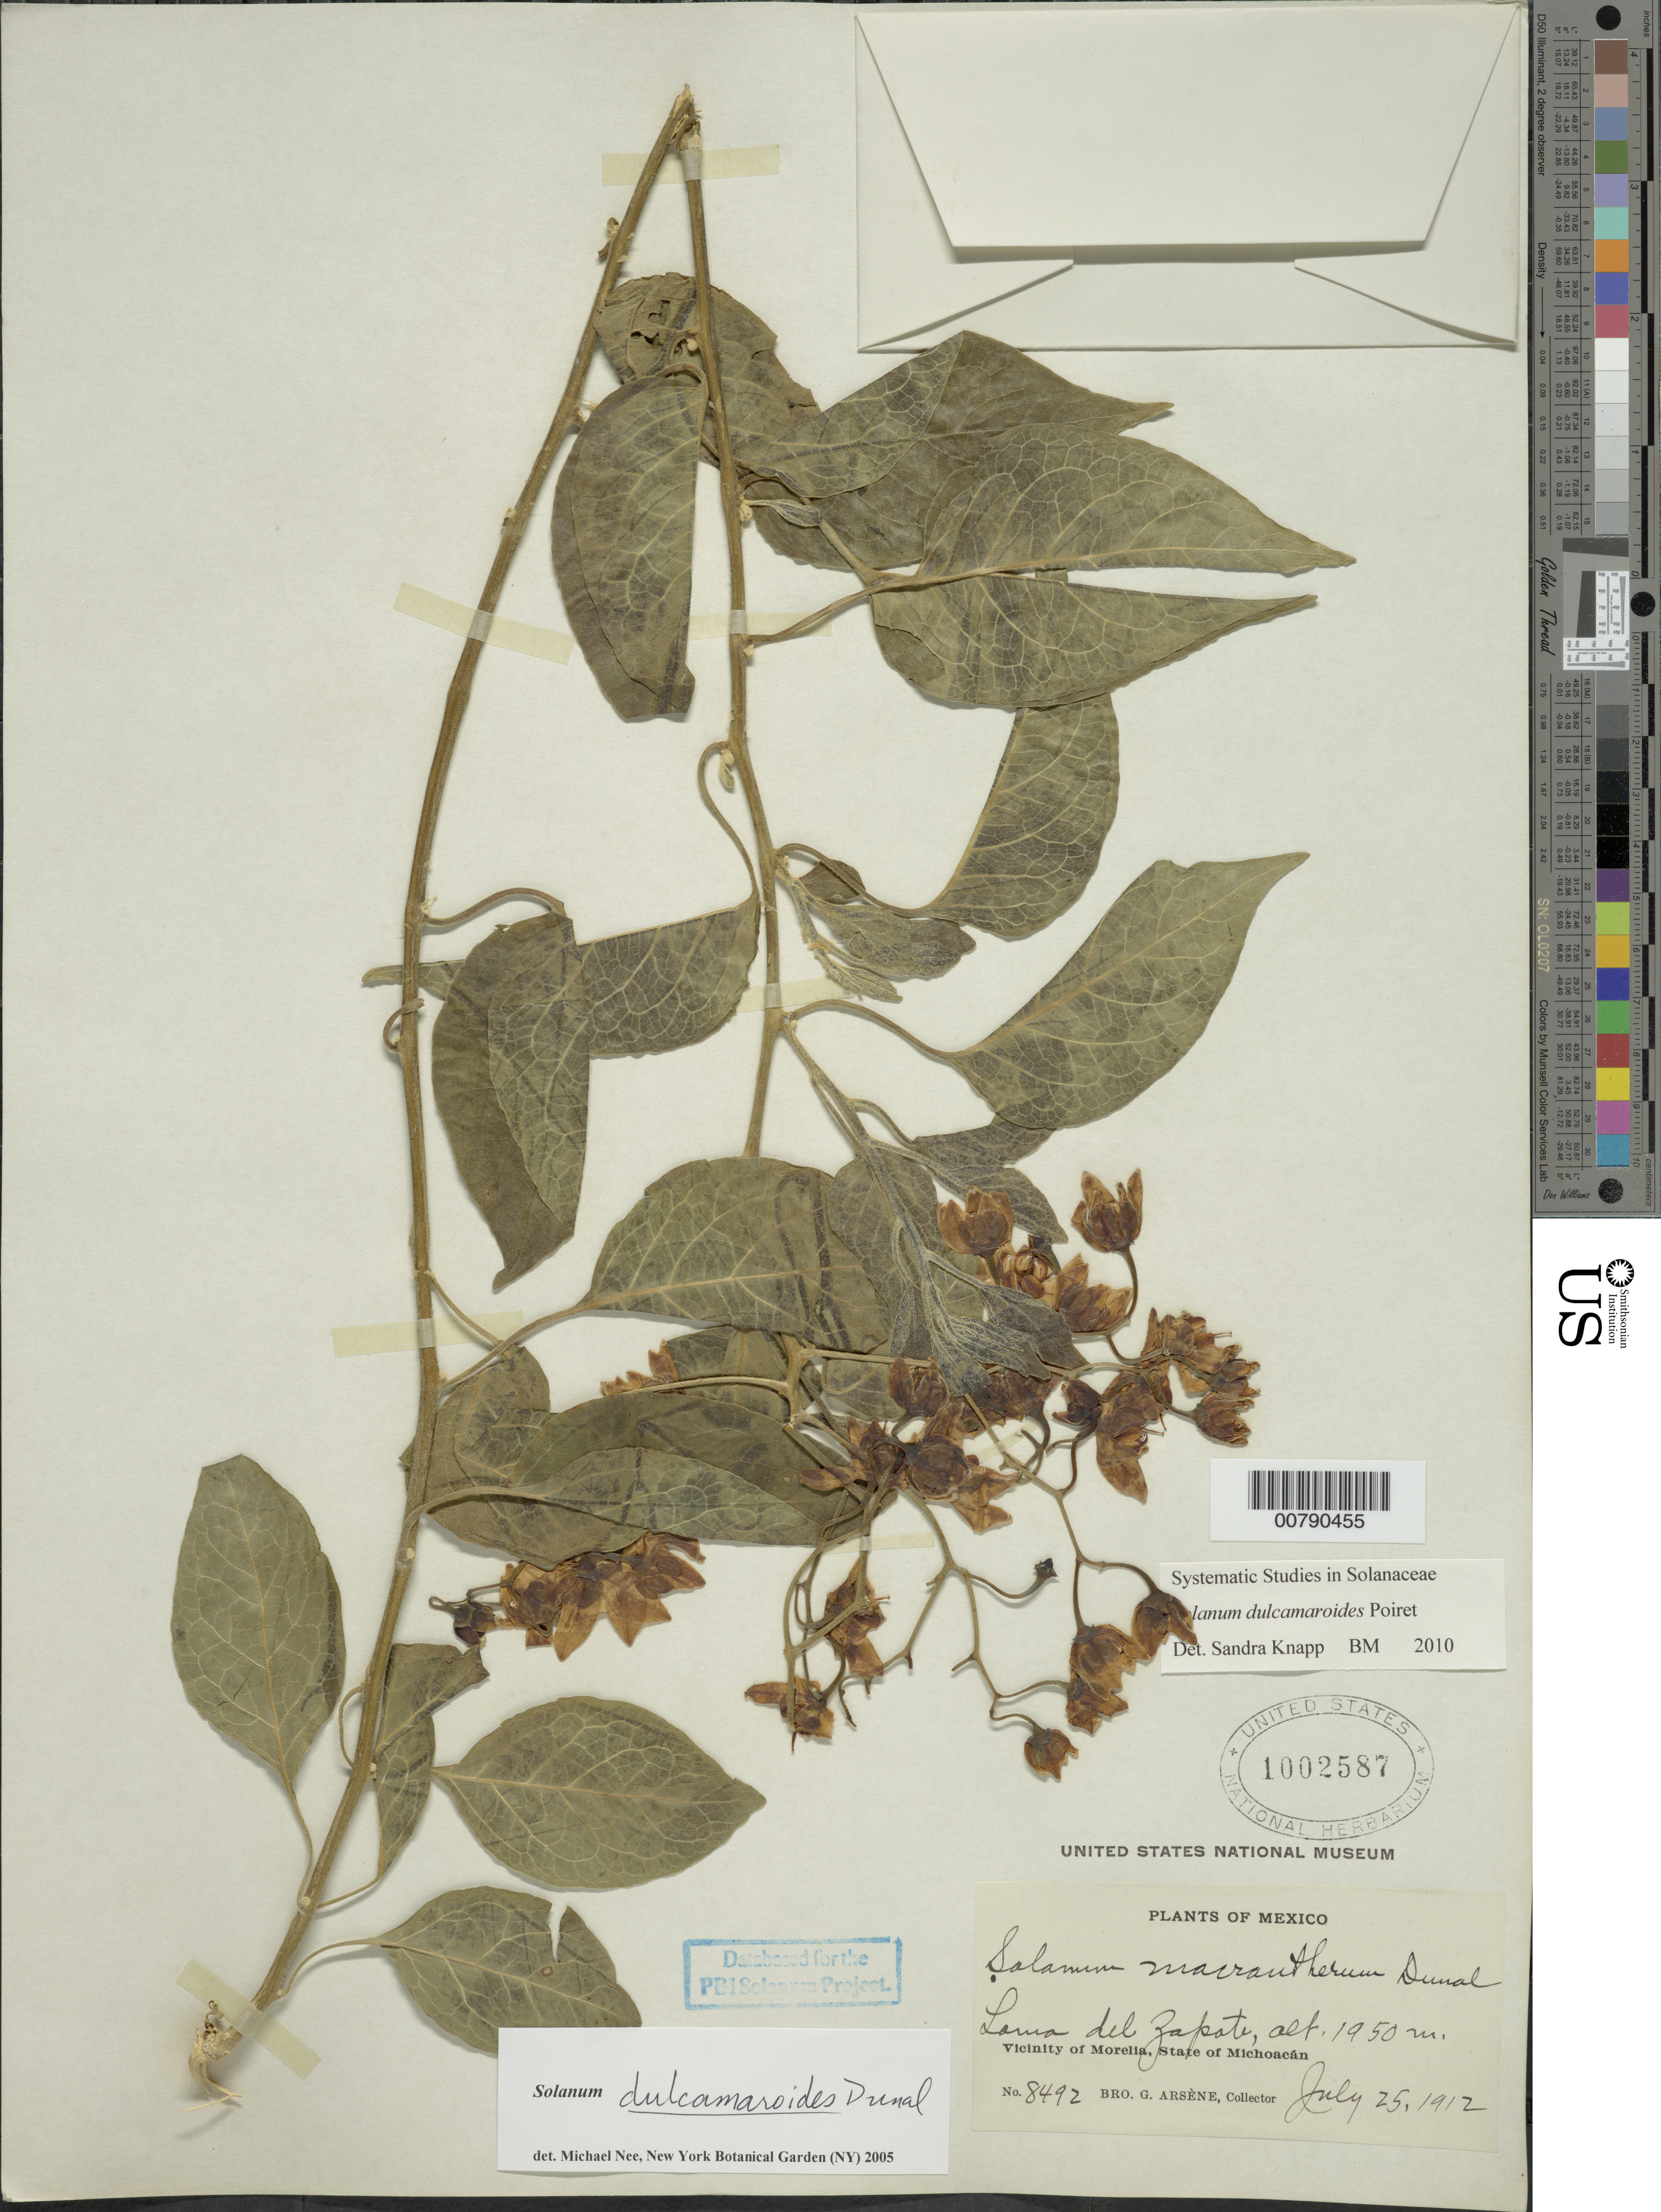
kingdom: Plantae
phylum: Tracheophyta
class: Magnoliopsida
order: Solanales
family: Solanaceae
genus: Solanum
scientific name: Solanum dulcamaroides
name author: Dunal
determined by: Knapp, S. D.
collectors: Bro. G. Arsène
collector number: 8492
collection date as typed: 25 Jul 1912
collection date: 1912-07-25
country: Mexico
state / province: Michoacán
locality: vicinity of Morelia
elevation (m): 1950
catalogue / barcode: US 1002587